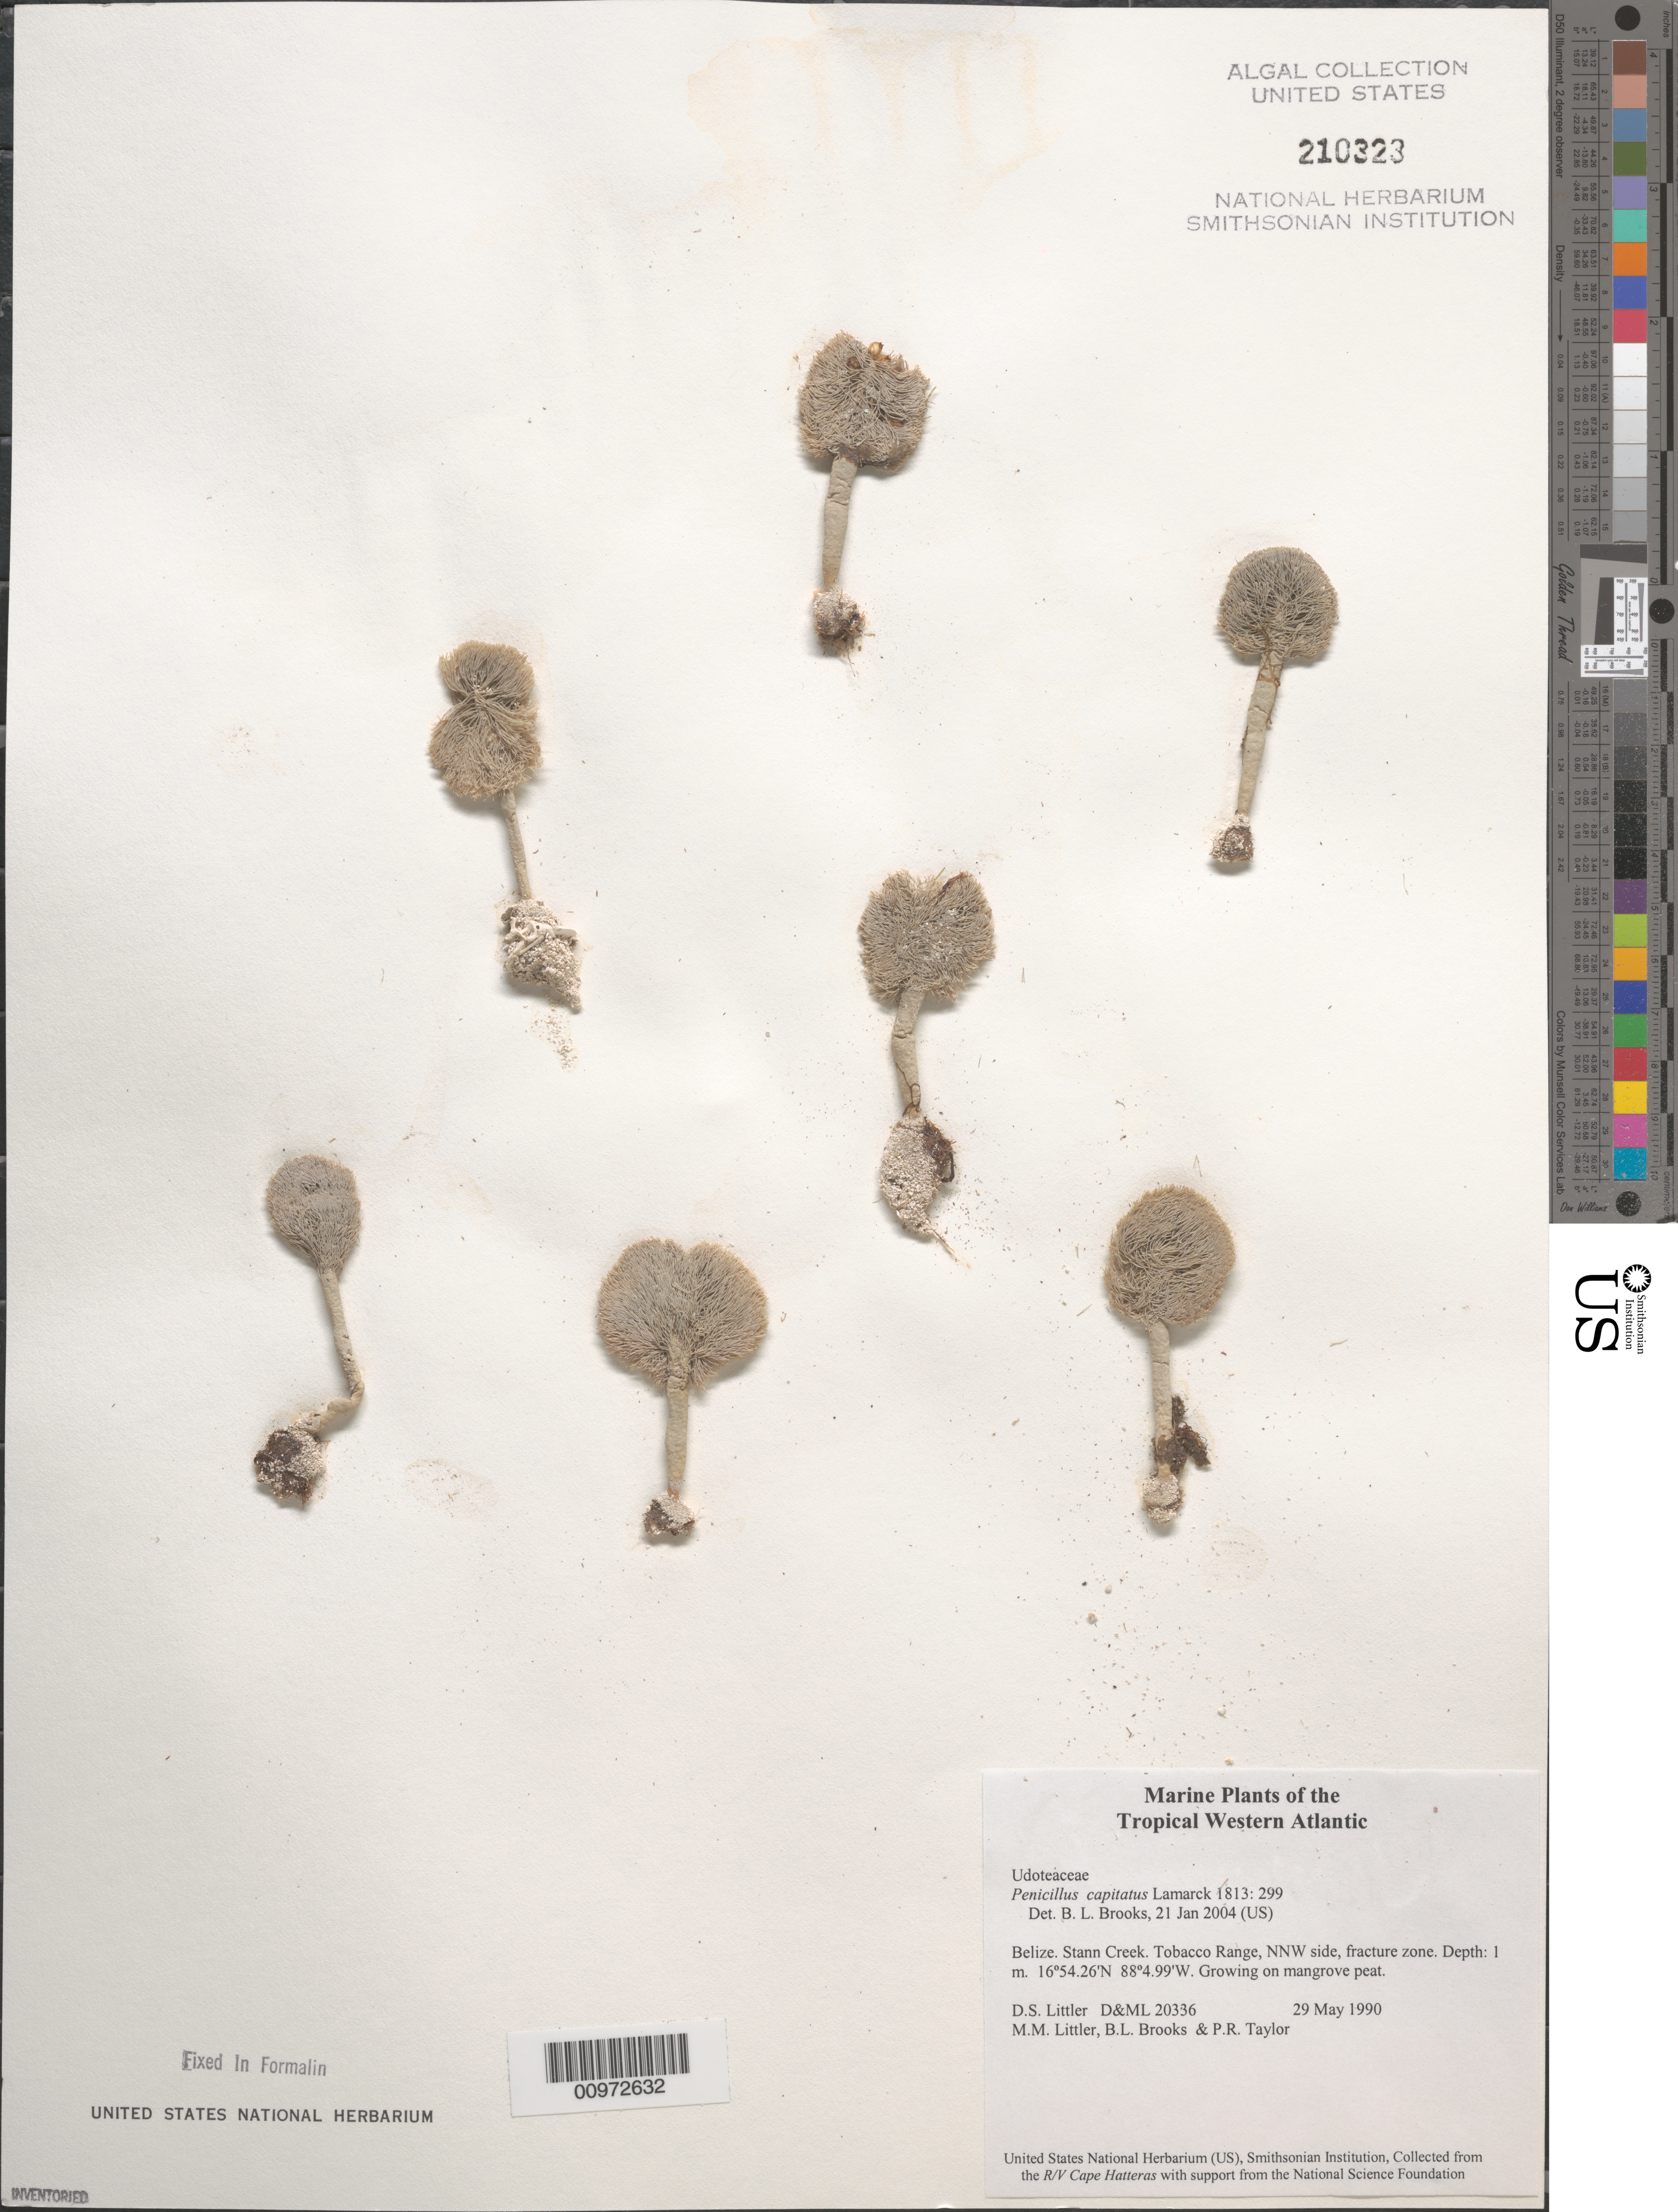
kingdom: Plantae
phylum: Chlorophyta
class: Ulvophyceae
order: Bryopsidales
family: Udoteaceae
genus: Penicillus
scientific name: Penicillus capitatus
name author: Lam.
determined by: Brooks, B. L., (BOT), Smithsonian Institution - National Museum of Natural History (UNITED STATES)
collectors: D. S. Littler, M. M. Littler, B. Brooks & P. R. Taylor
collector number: D&ML 20336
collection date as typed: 29 May 1990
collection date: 1990-05-29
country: Belize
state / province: Stann Creek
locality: Tobacco Range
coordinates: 16 54.26'N, 88 4.99'W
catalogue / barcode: US 210323